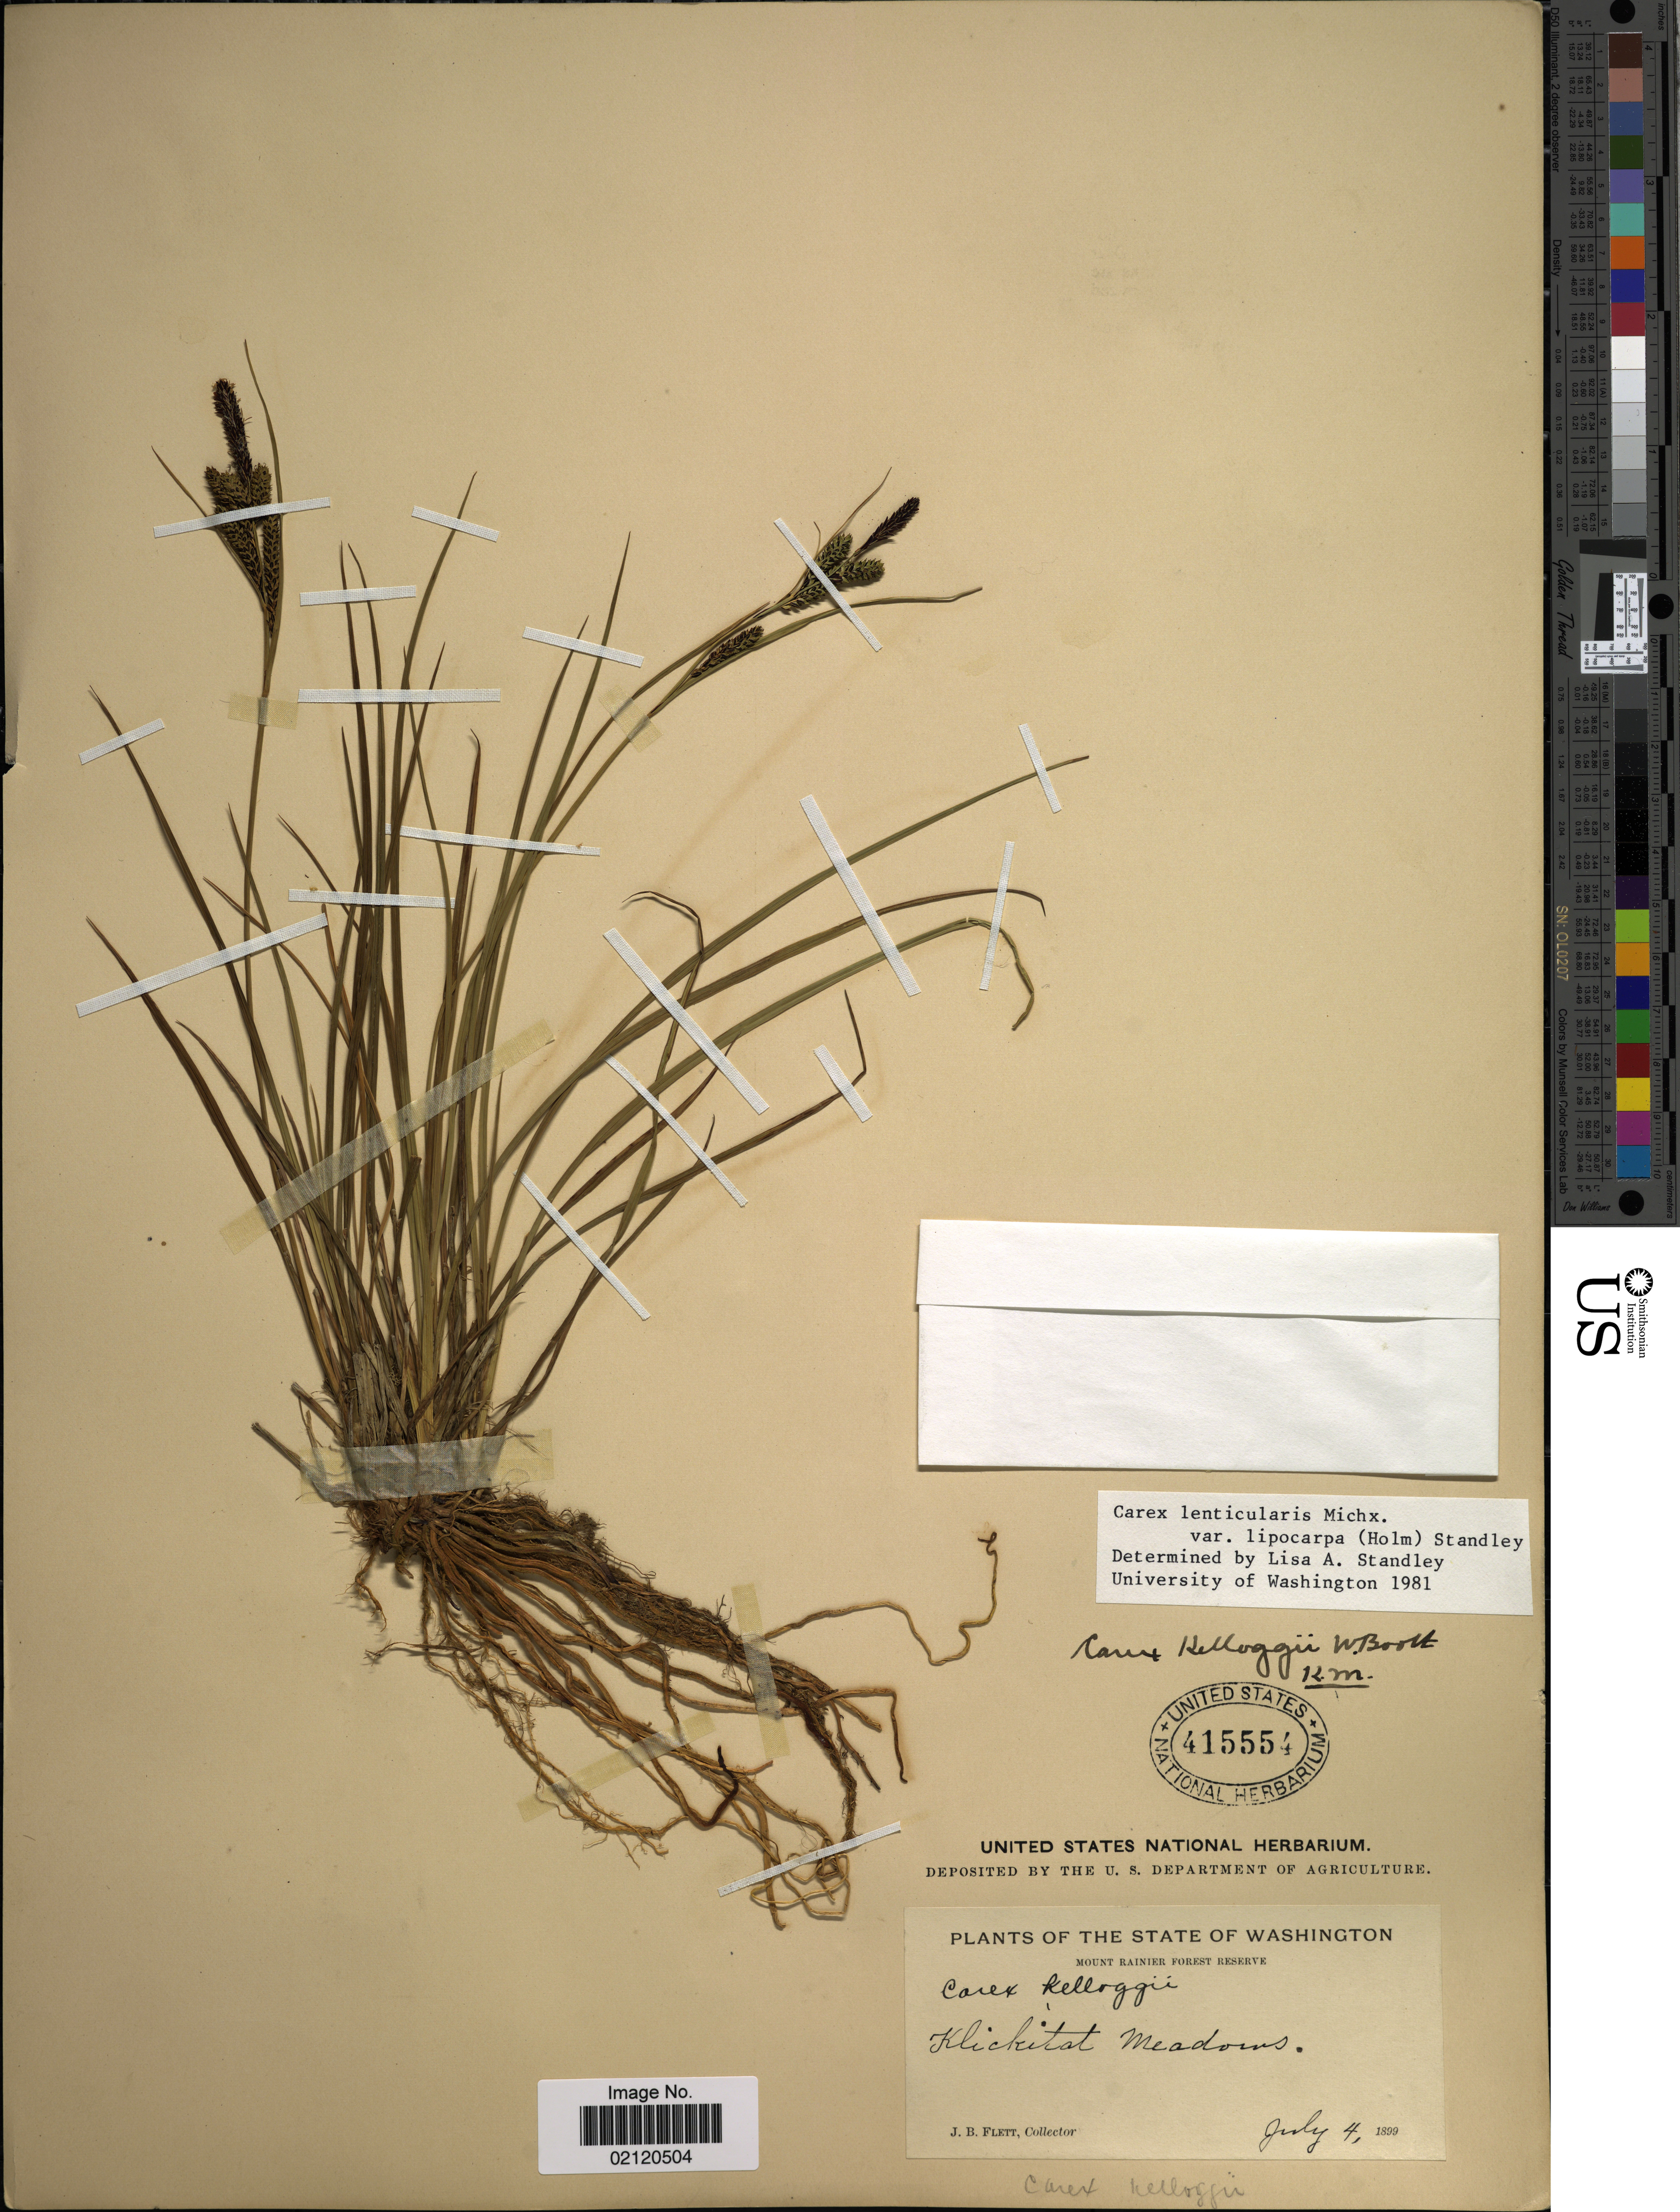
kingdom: Plantae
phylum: Tracheophyta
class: Liliopsida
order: Poales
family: Cyperaceae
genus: Carex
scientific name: Carex kelloggii var. kelloggii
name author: W. Boott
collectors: J. Flett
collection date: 1899-07-04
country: United States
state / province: Washington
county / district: Klickitat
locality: Mount Rainier Forest Reserve, Klickitat Meadows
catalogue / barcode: US 415554